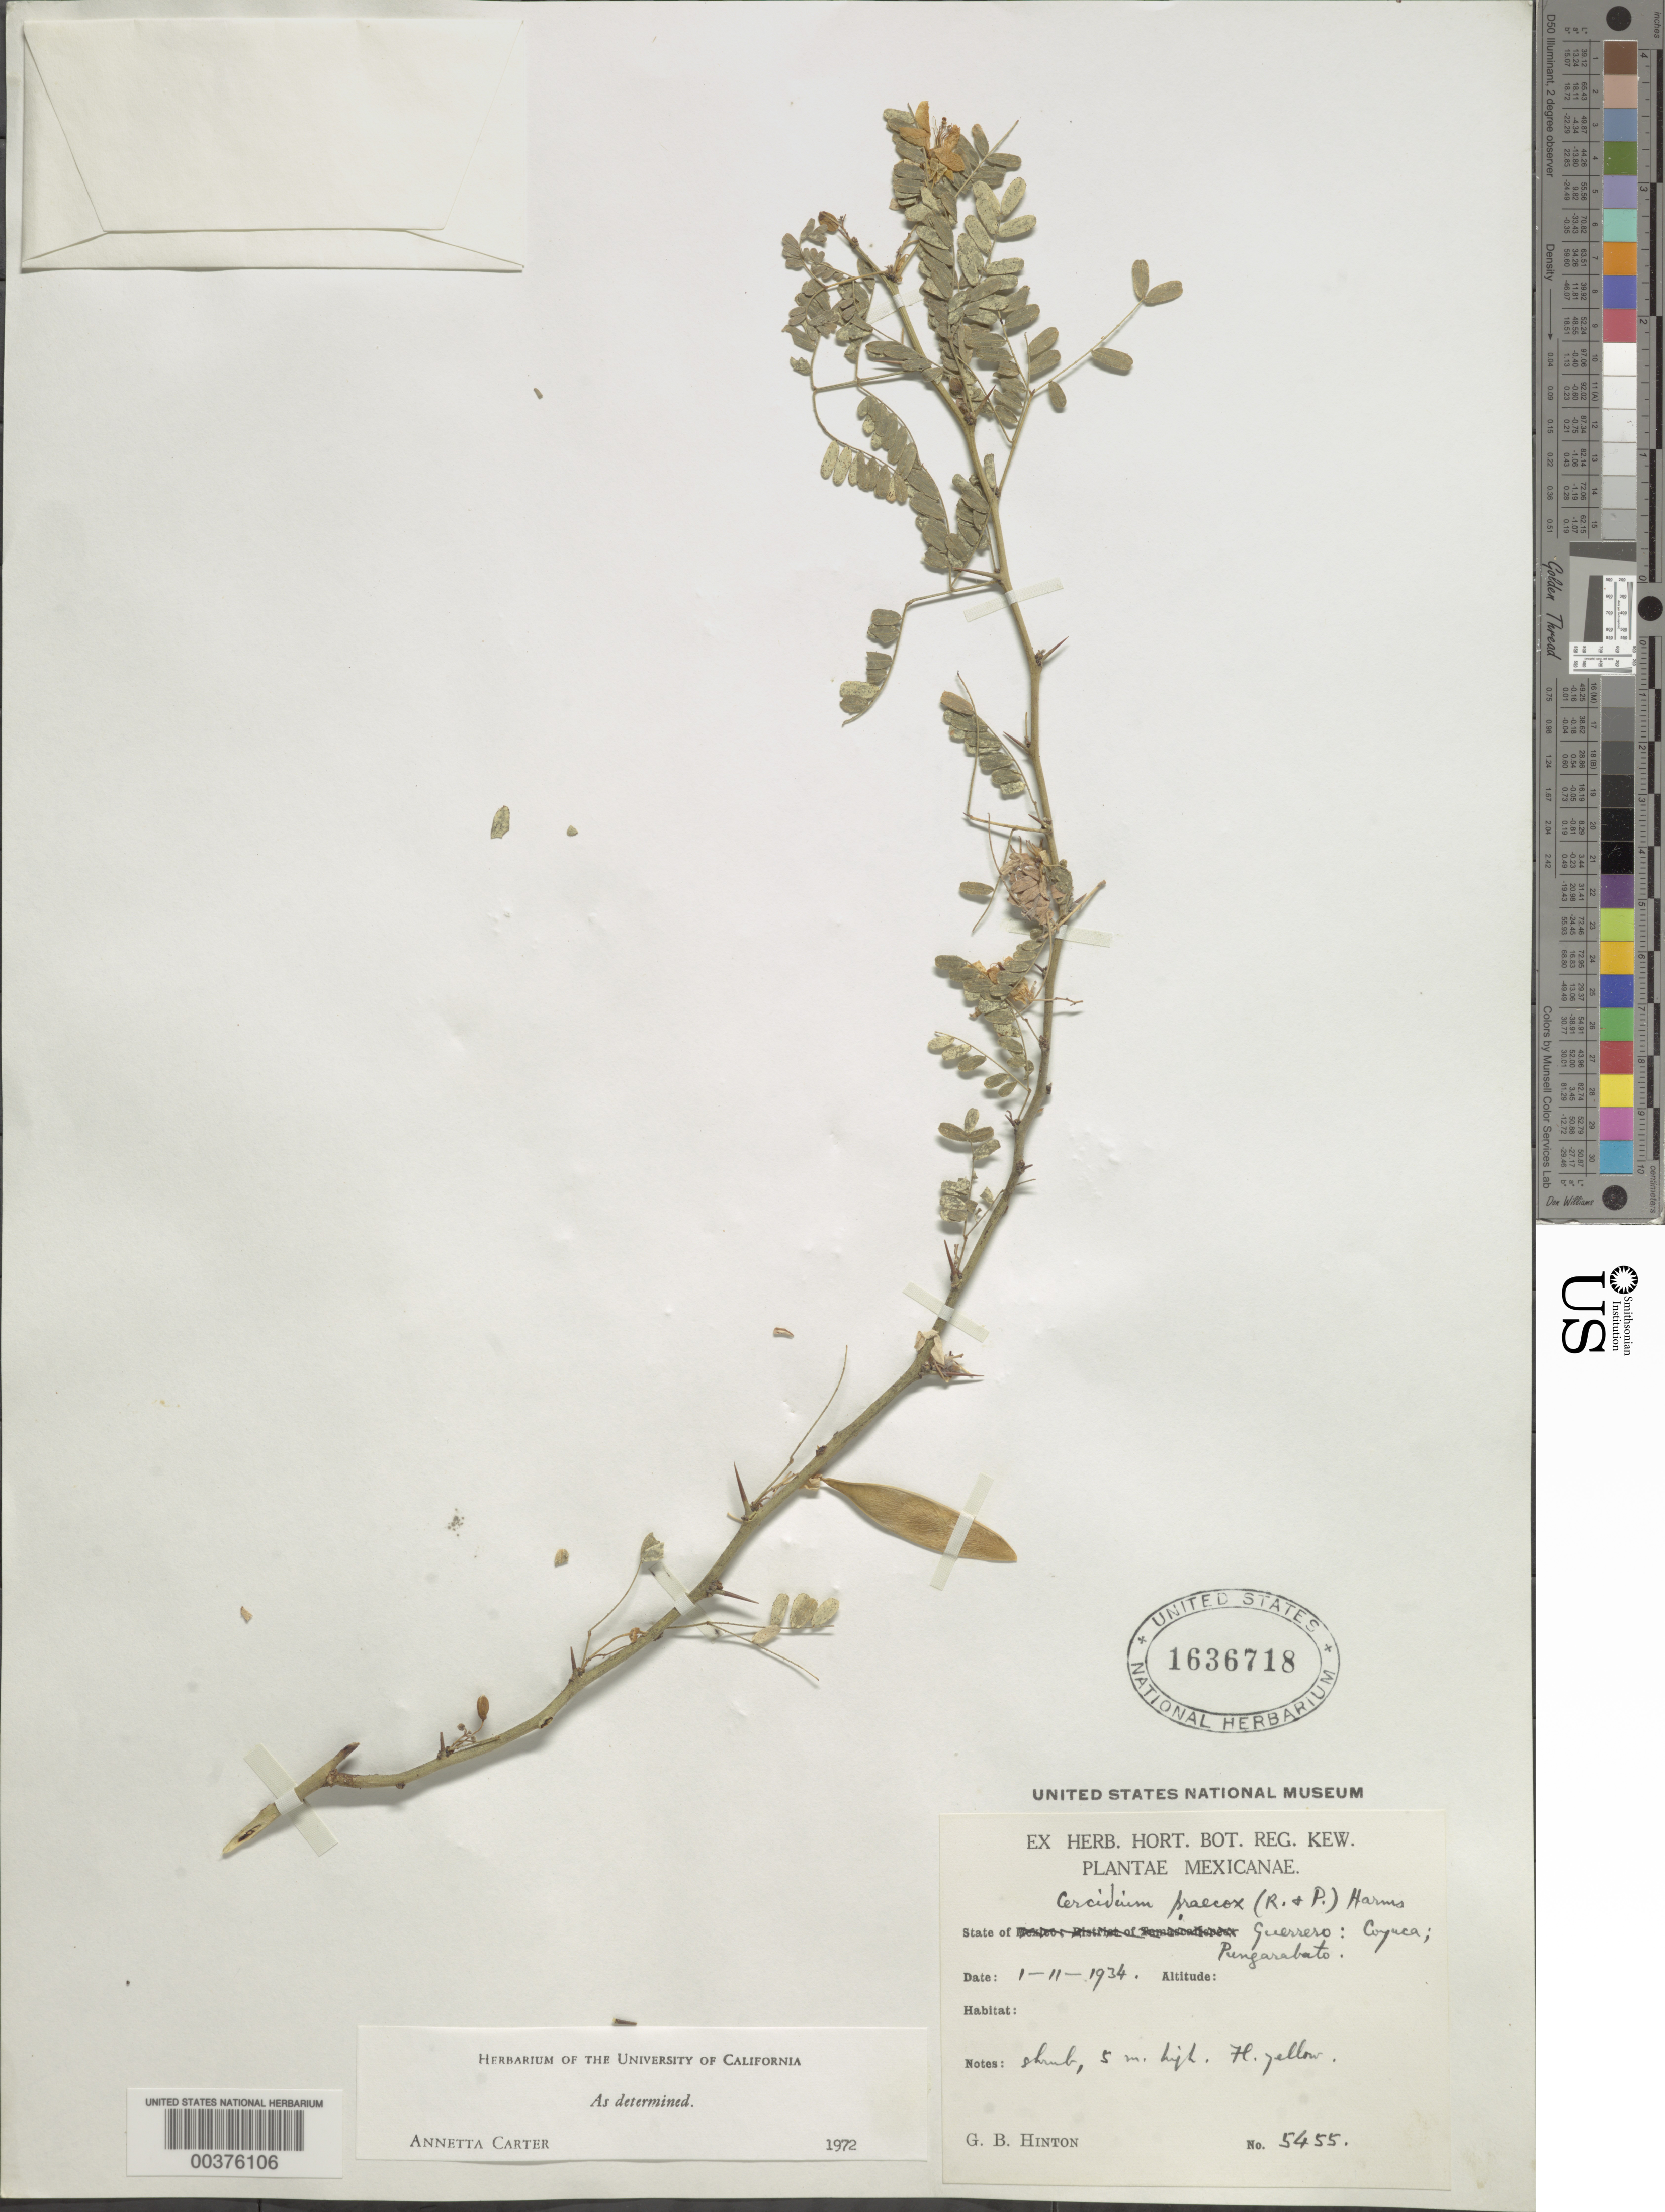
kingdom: Plantae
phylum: Tracheophyta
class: Magnoliopsida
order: Fabales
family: Fabaceae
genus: Parkinsonia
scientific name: Parkinsonia praecox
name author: (Ruiz & Pav.) J.E. Hawkins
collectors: G. B. Hinton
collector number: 5455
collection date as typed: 01 Nov 1934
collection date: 1934-11-01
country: Mexico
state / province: Guerrero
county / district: Coyuca De Benítez / Coyuca De Catalán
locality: Coyuca mun. (?), Pungarabato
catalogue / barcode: US 1636718